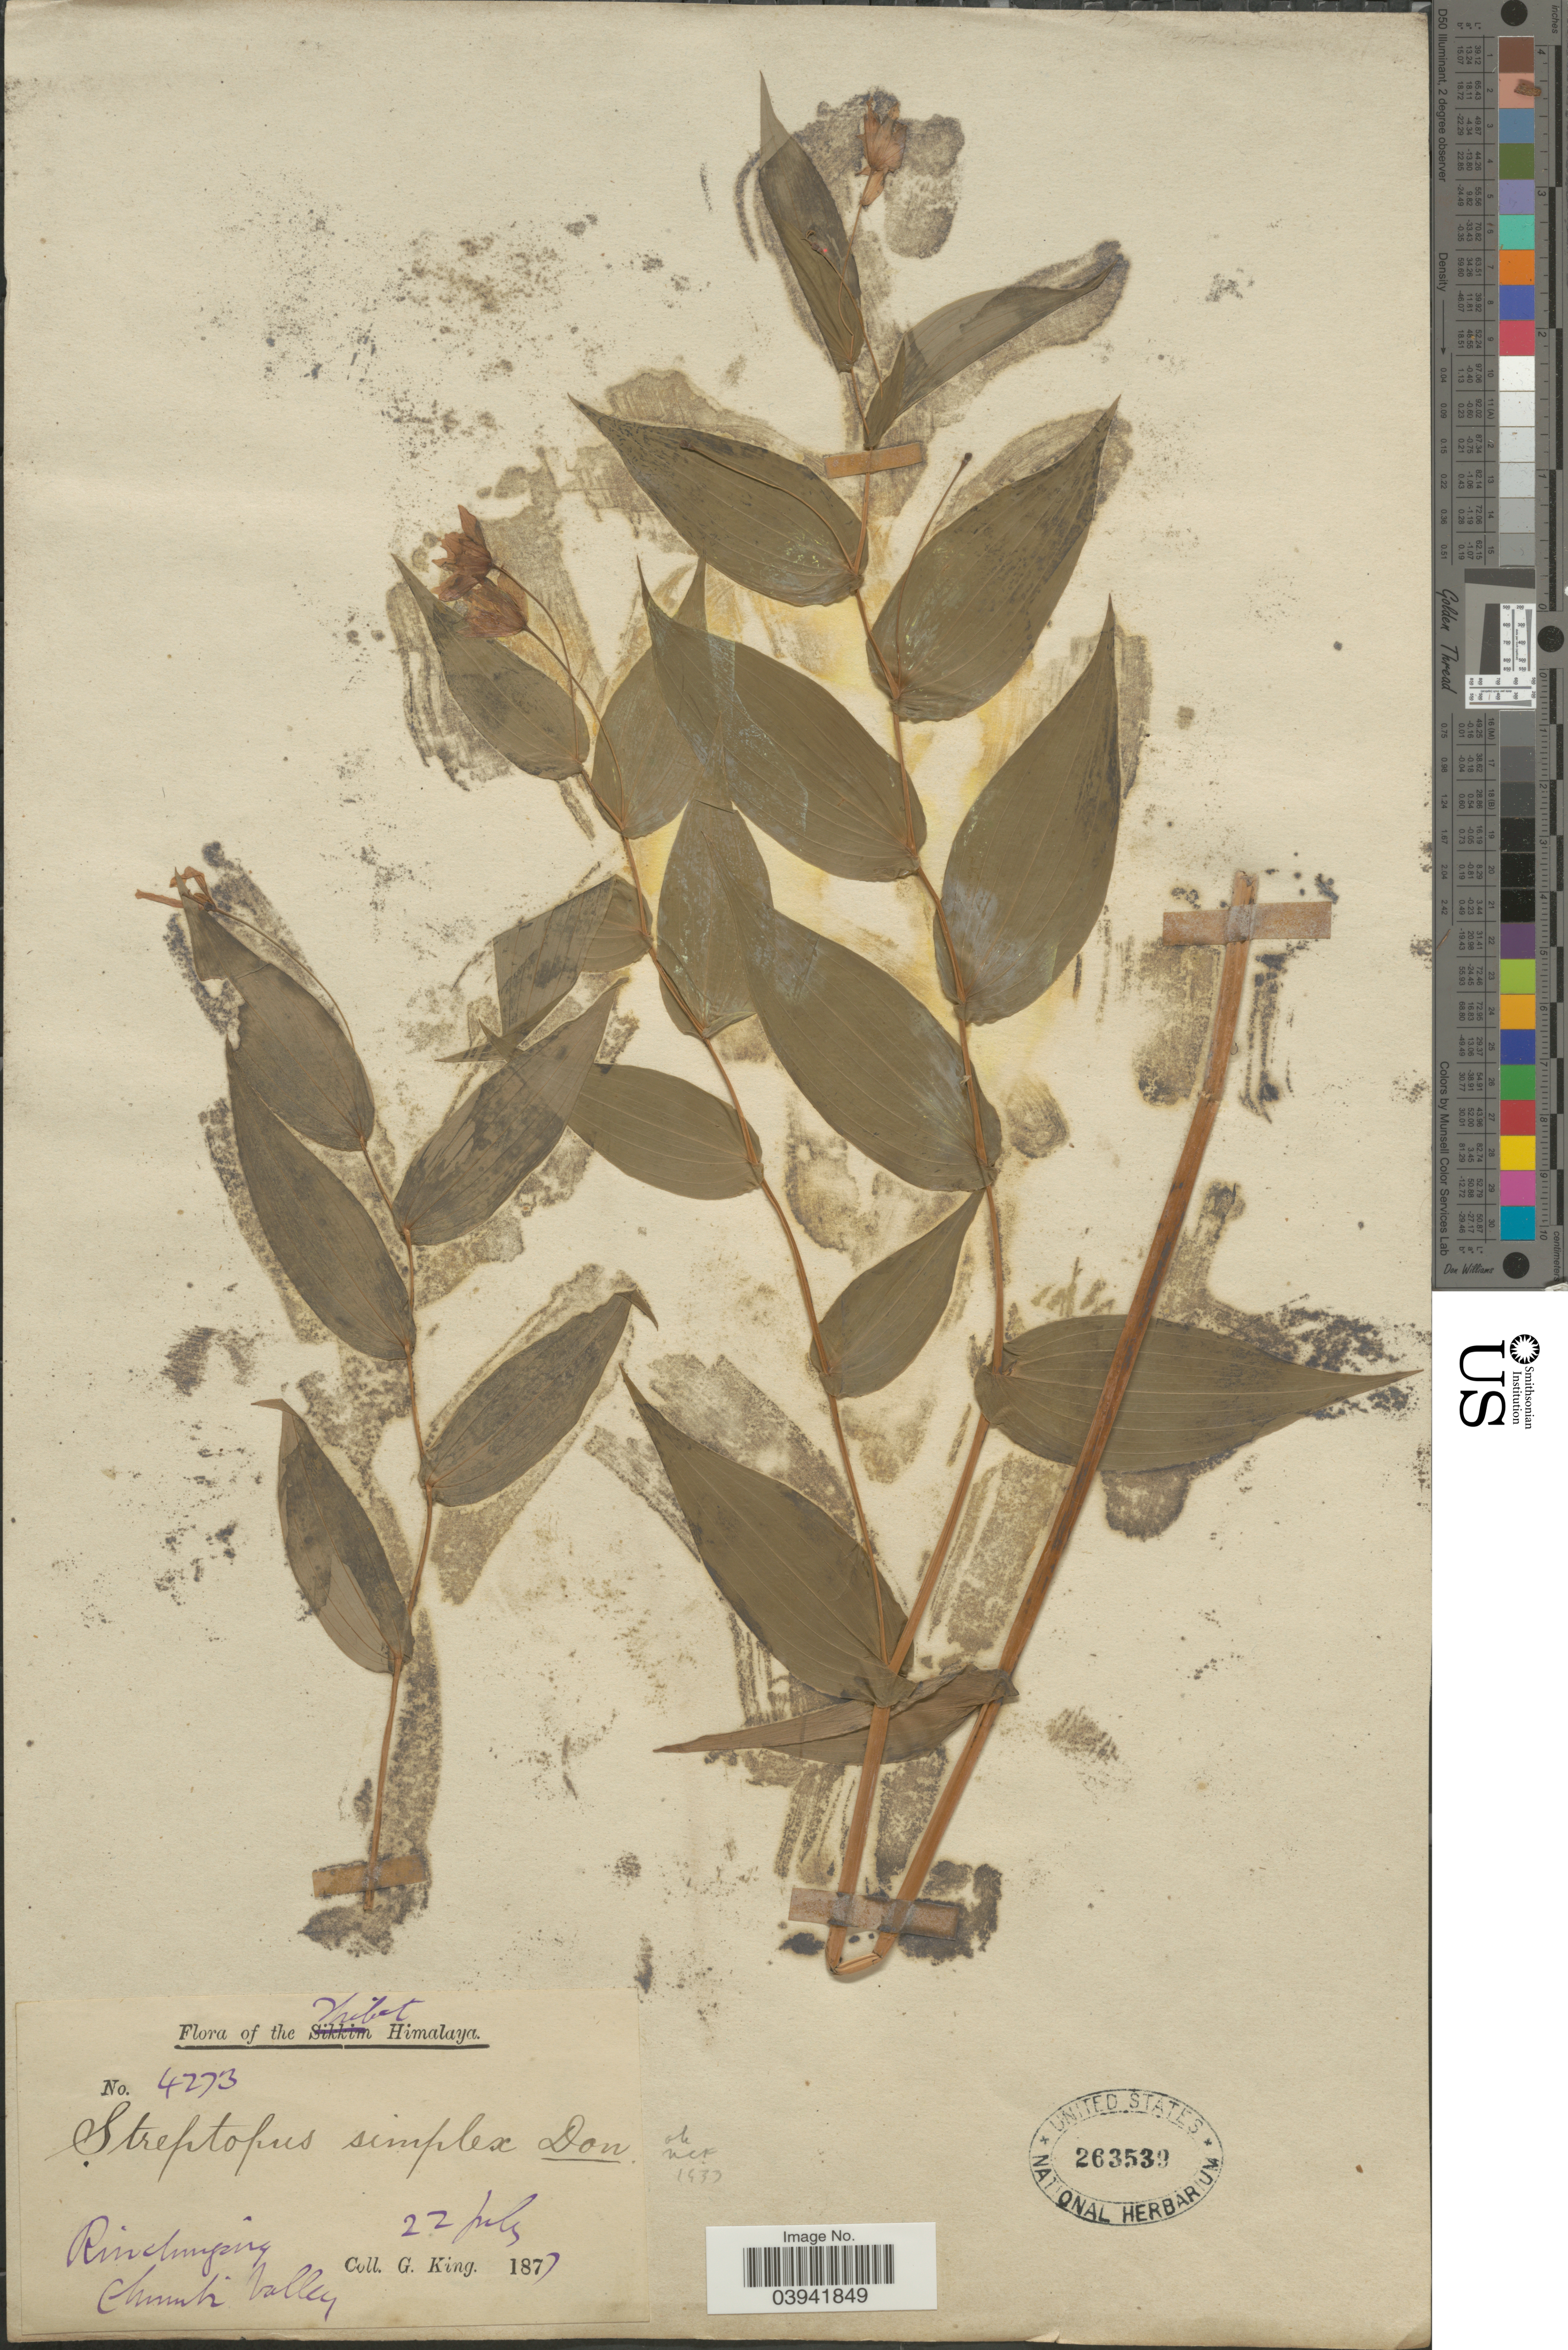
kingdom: Plantae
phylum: Tracheophyta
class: Liliopsida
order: Liliales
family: Liliaceae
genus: Streptopus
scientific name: Streptopus simplex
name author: D. Don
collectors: G. King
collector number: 4273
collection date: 1877-07-22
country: China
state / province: Xizang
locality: Thibet Himalaya. Rinchenping. Chumbi Valley.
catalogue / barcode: US 263539